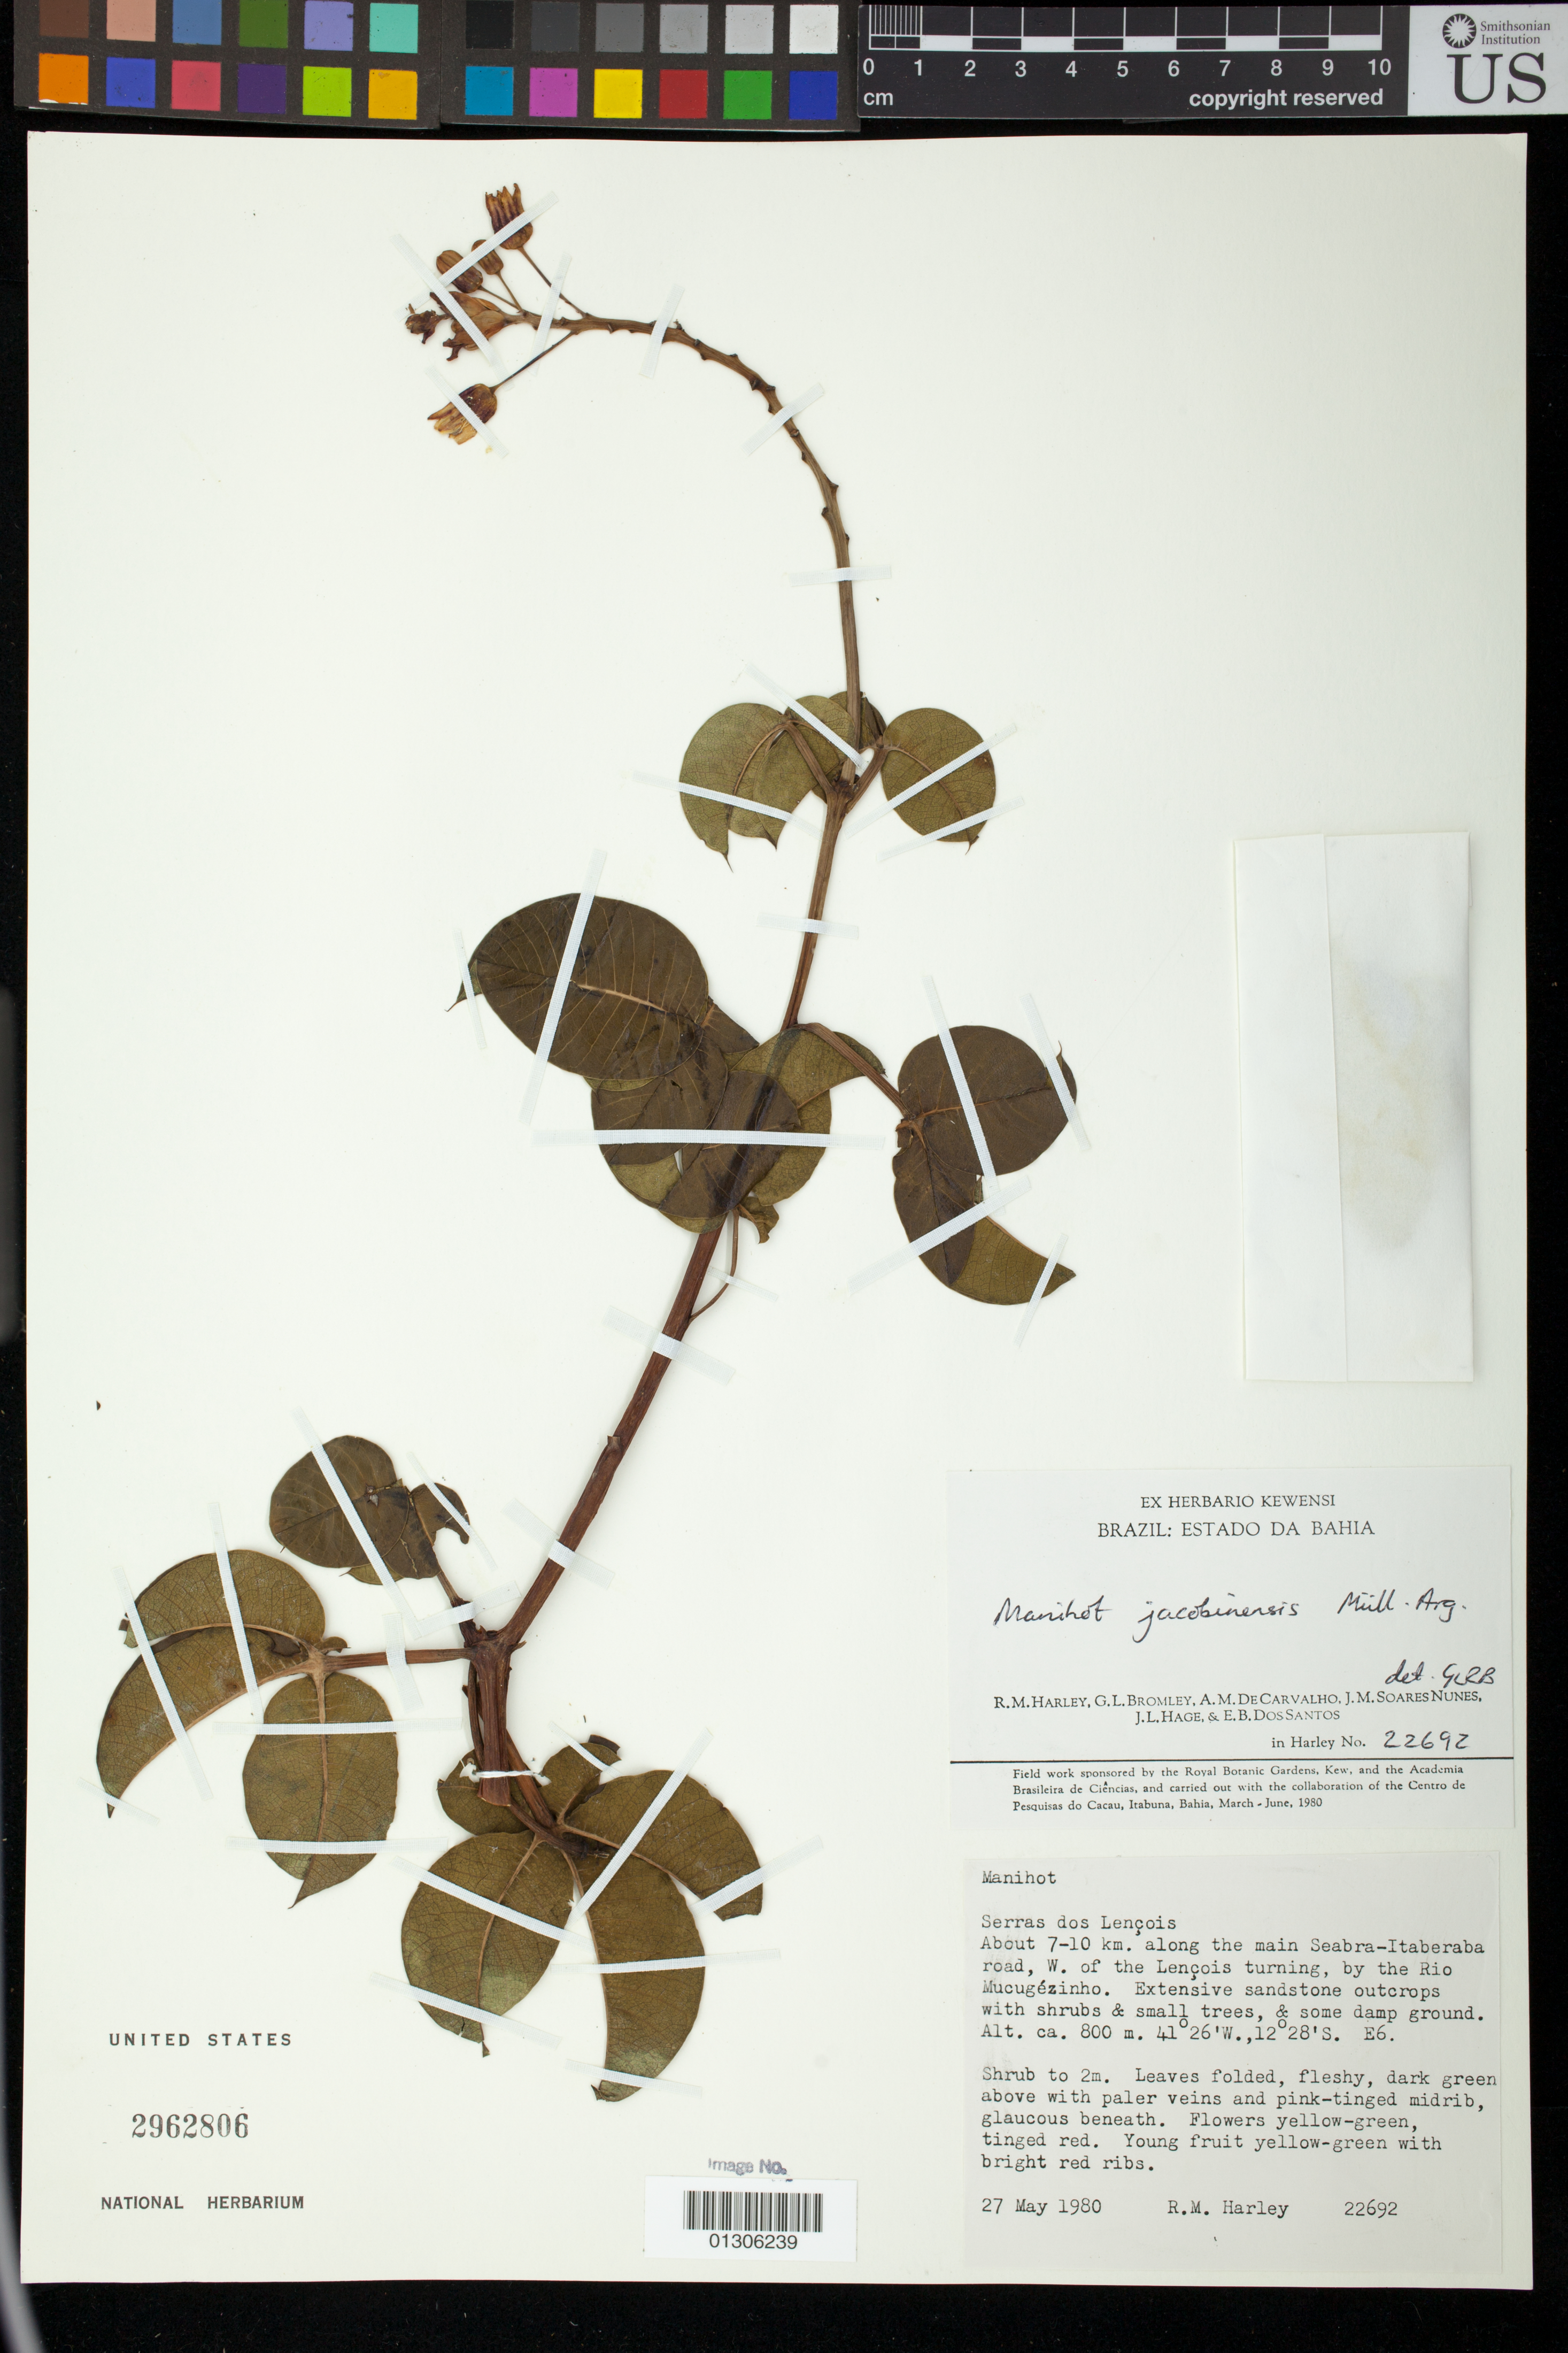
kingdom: Plantae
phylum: Tracheophyta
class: Magnoliopsida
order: Malpighiales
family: Euphorbiaceae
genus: Manihot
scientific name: Manihot jacobinensis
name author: Müll. Arg.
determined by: Mendoza, M.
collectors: R. M. Harley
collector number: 22692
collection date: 1980-05-27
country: Brazil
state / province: Bahia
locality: Serra dos Lençois. About 7 - 10 km along the main Seabra-Itaberaba road, W. of the Lençois turning, by the Rio Mucugézinho.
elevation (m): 800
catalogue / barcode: US 2962806